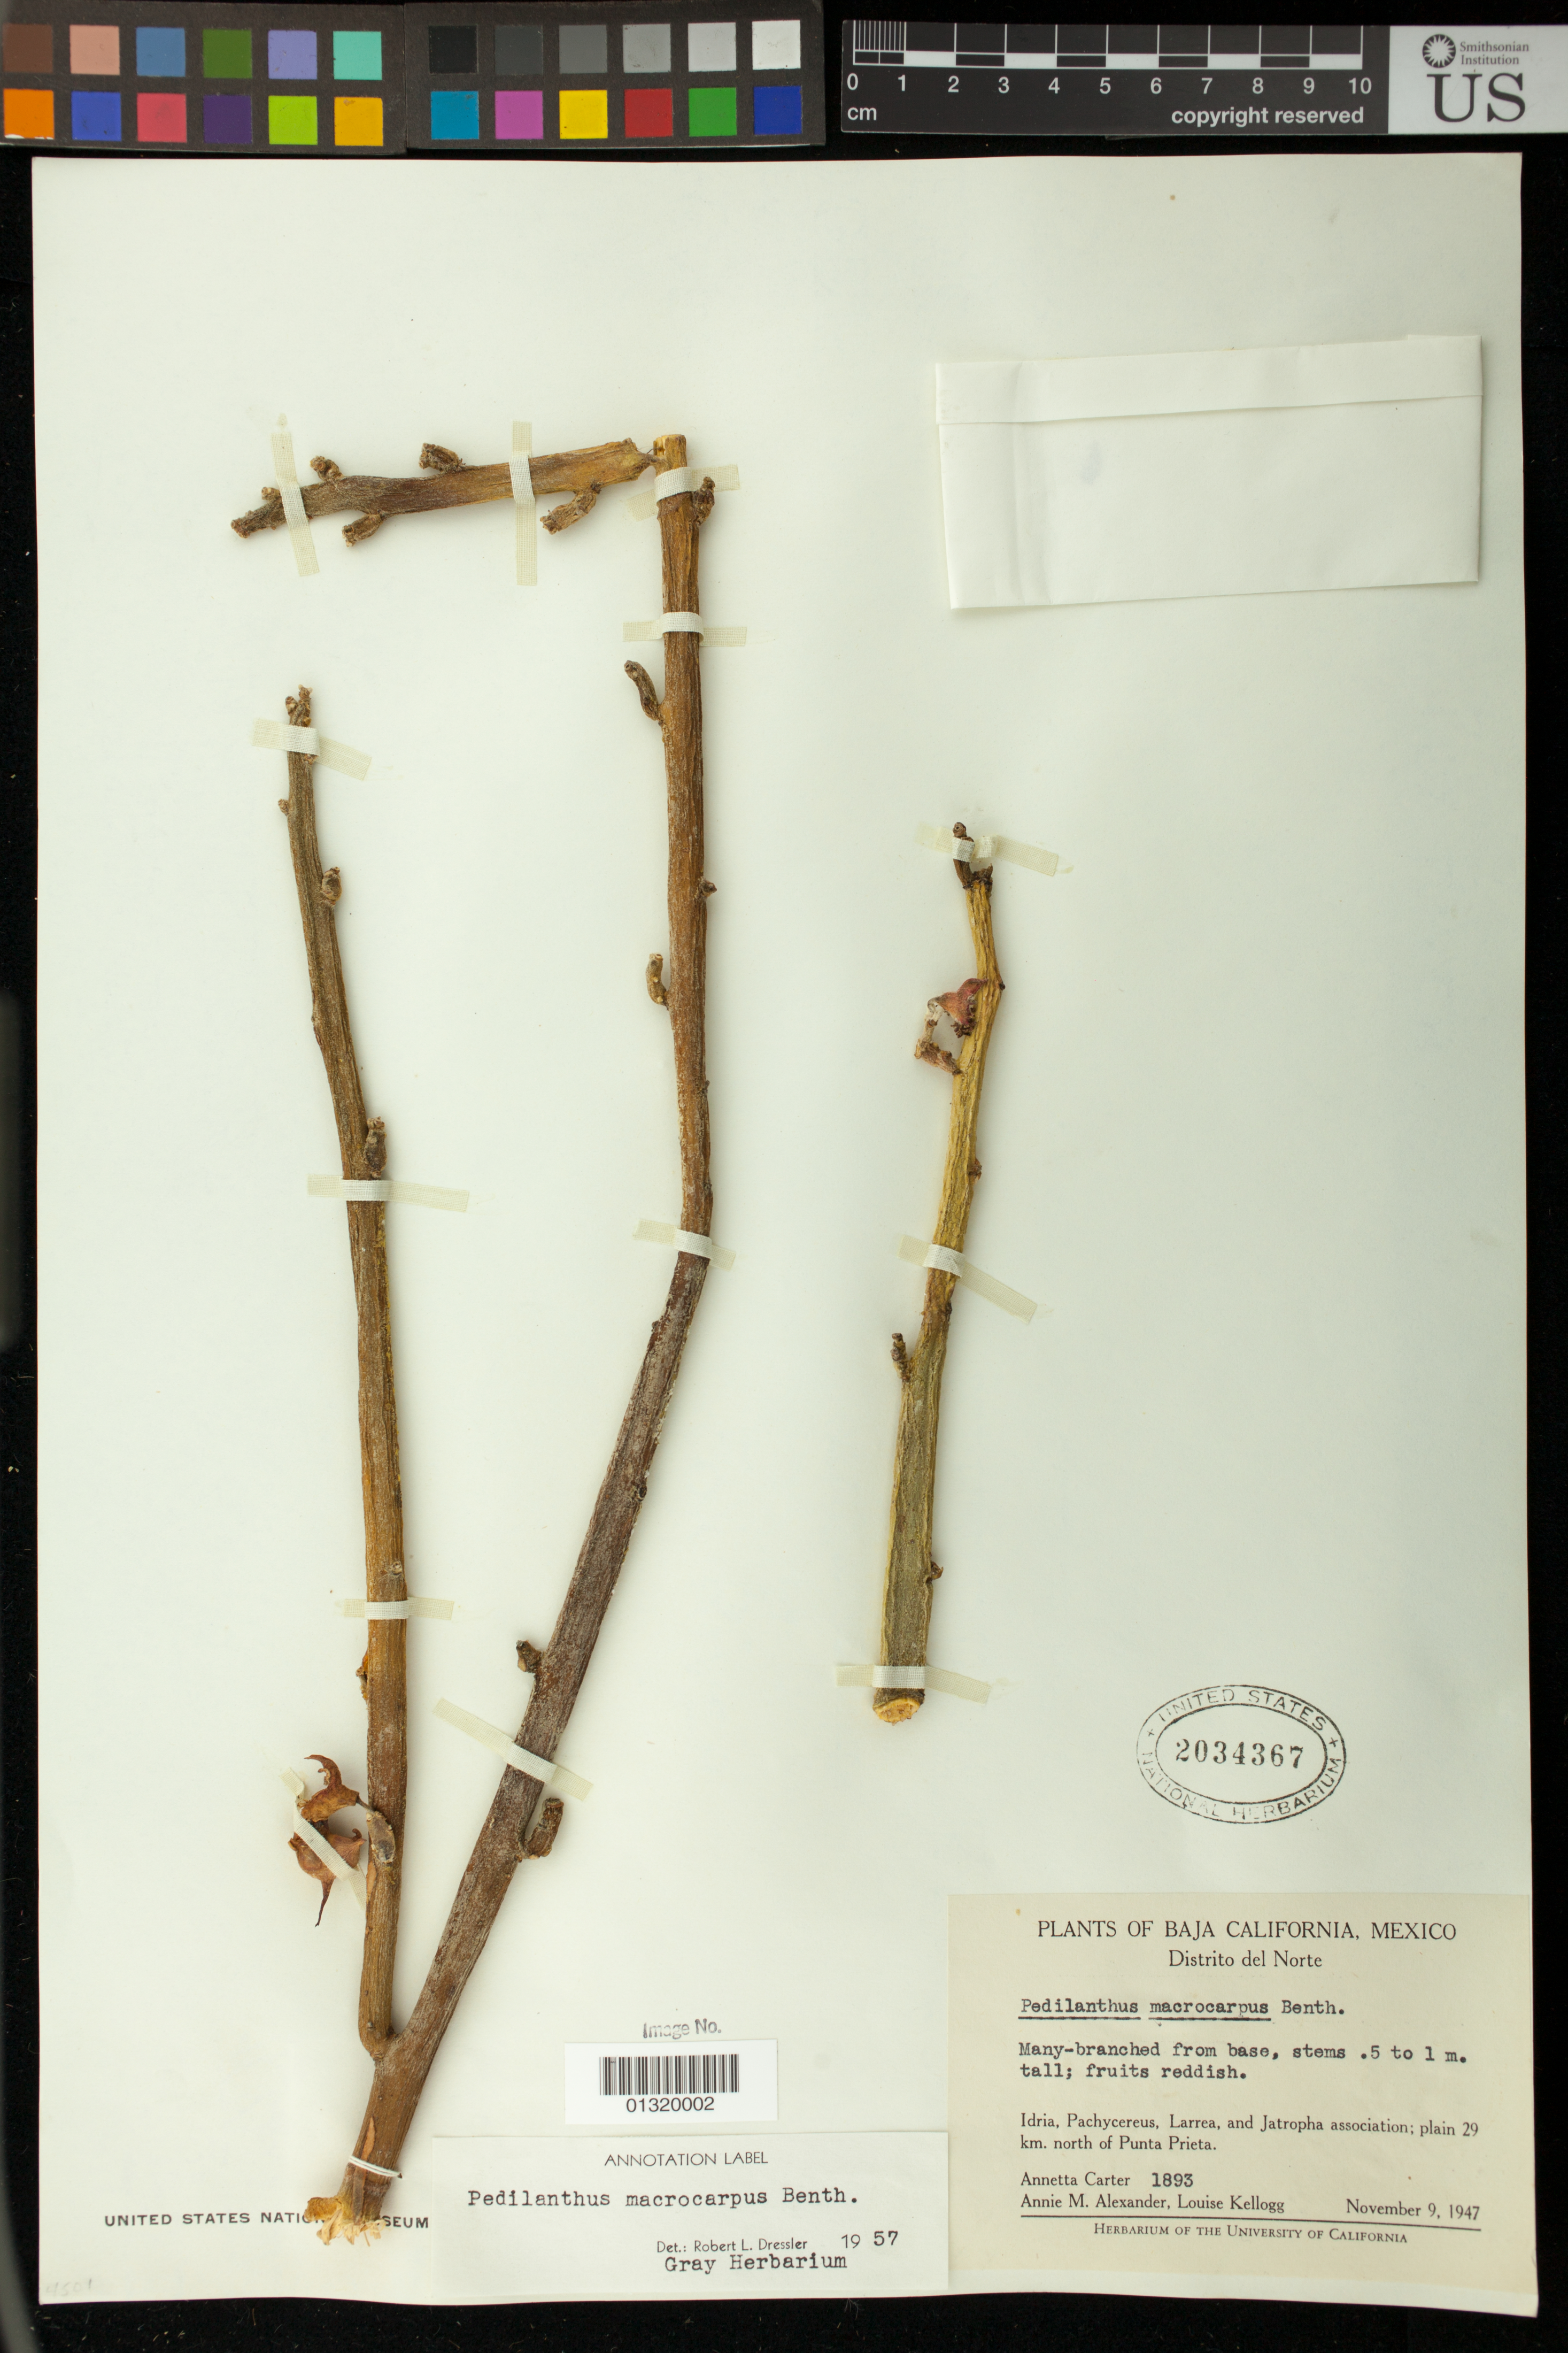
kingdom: Plantae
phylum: Tracheophyta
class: Magnoliopsida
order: Malpighiales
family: Euphorbiaceae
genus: Pedilanthus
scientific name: Pedilanthus macrocarpus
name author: Benth.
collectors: A. M. Carter, A. M. Alexander & L. Kellogg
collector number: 1893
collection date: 1947-11-09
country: Mexico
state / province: Baja California Norte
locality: Plain 29 km. North of Punta Prieta.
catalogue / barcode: US 2034367